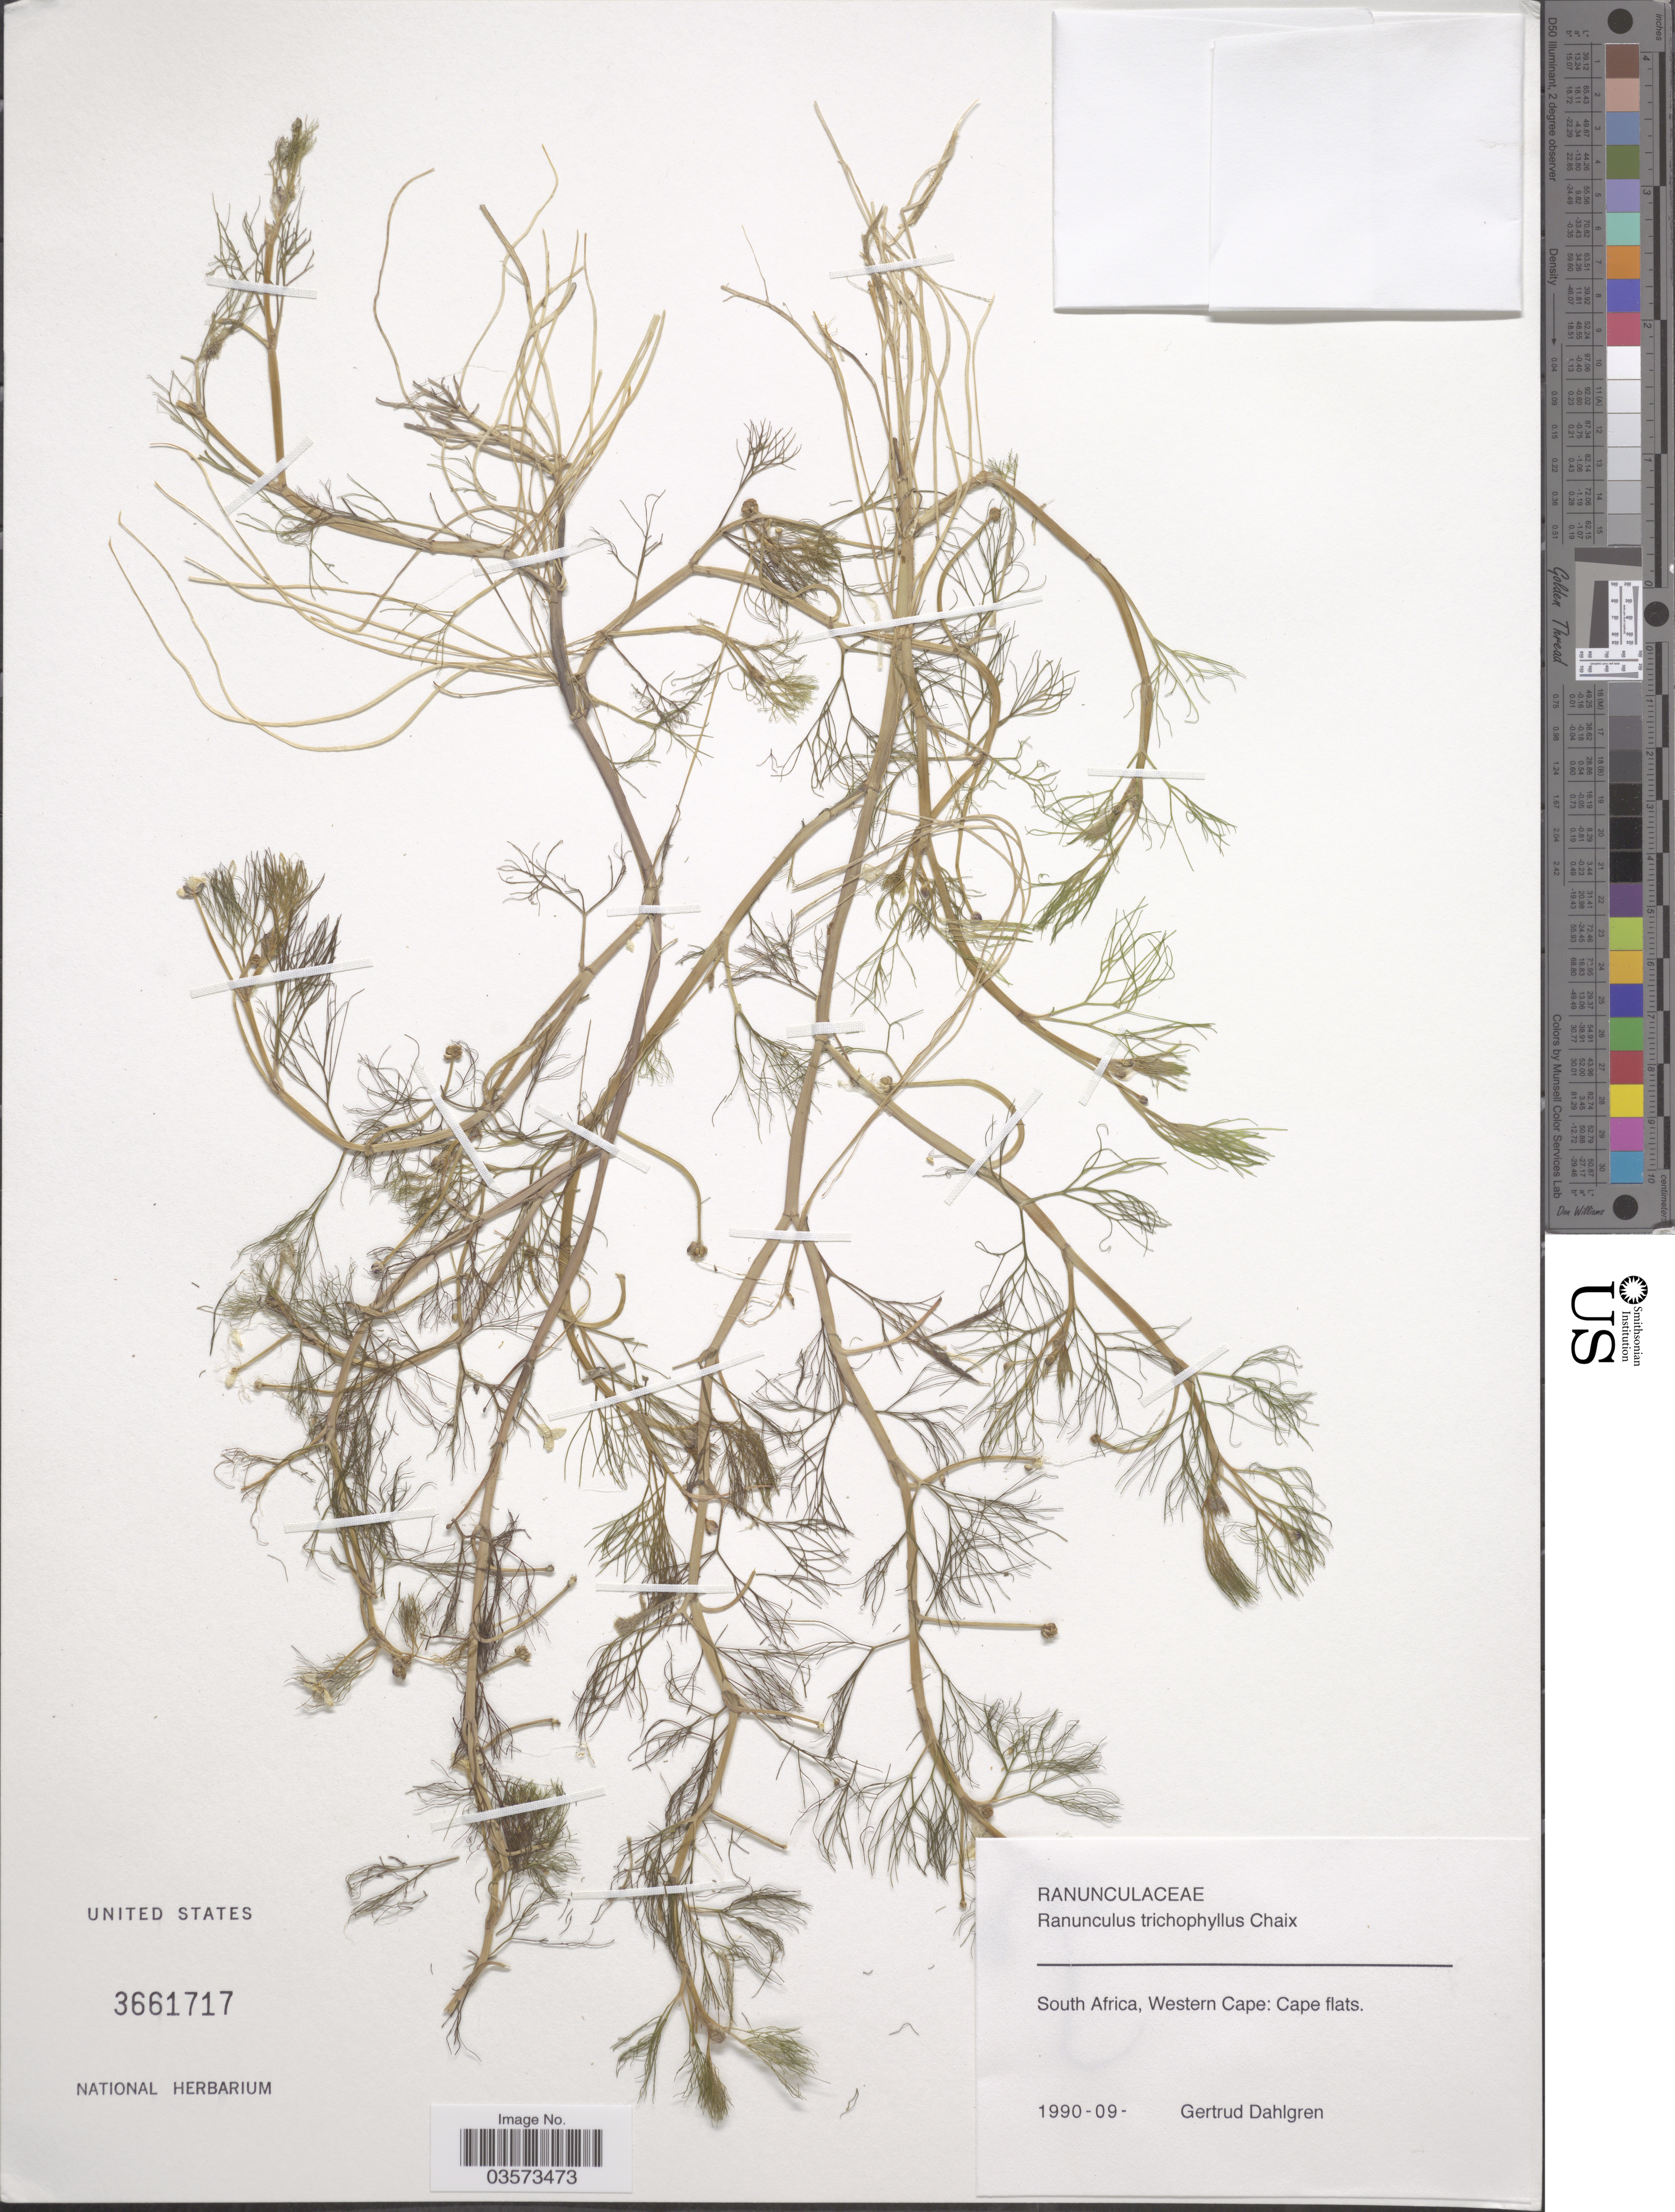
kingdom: Plantae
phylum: Tracheophyta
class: Magnoliopsida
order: Ranunculales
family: Ranunculaceae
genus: Ranunculus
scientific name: Ranunculus trichophyllus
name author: Chaix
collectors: G. Dahlgren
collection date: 1990-09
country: South Africa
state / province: Western Cape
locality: Cape flats.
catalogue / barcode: US 3661717